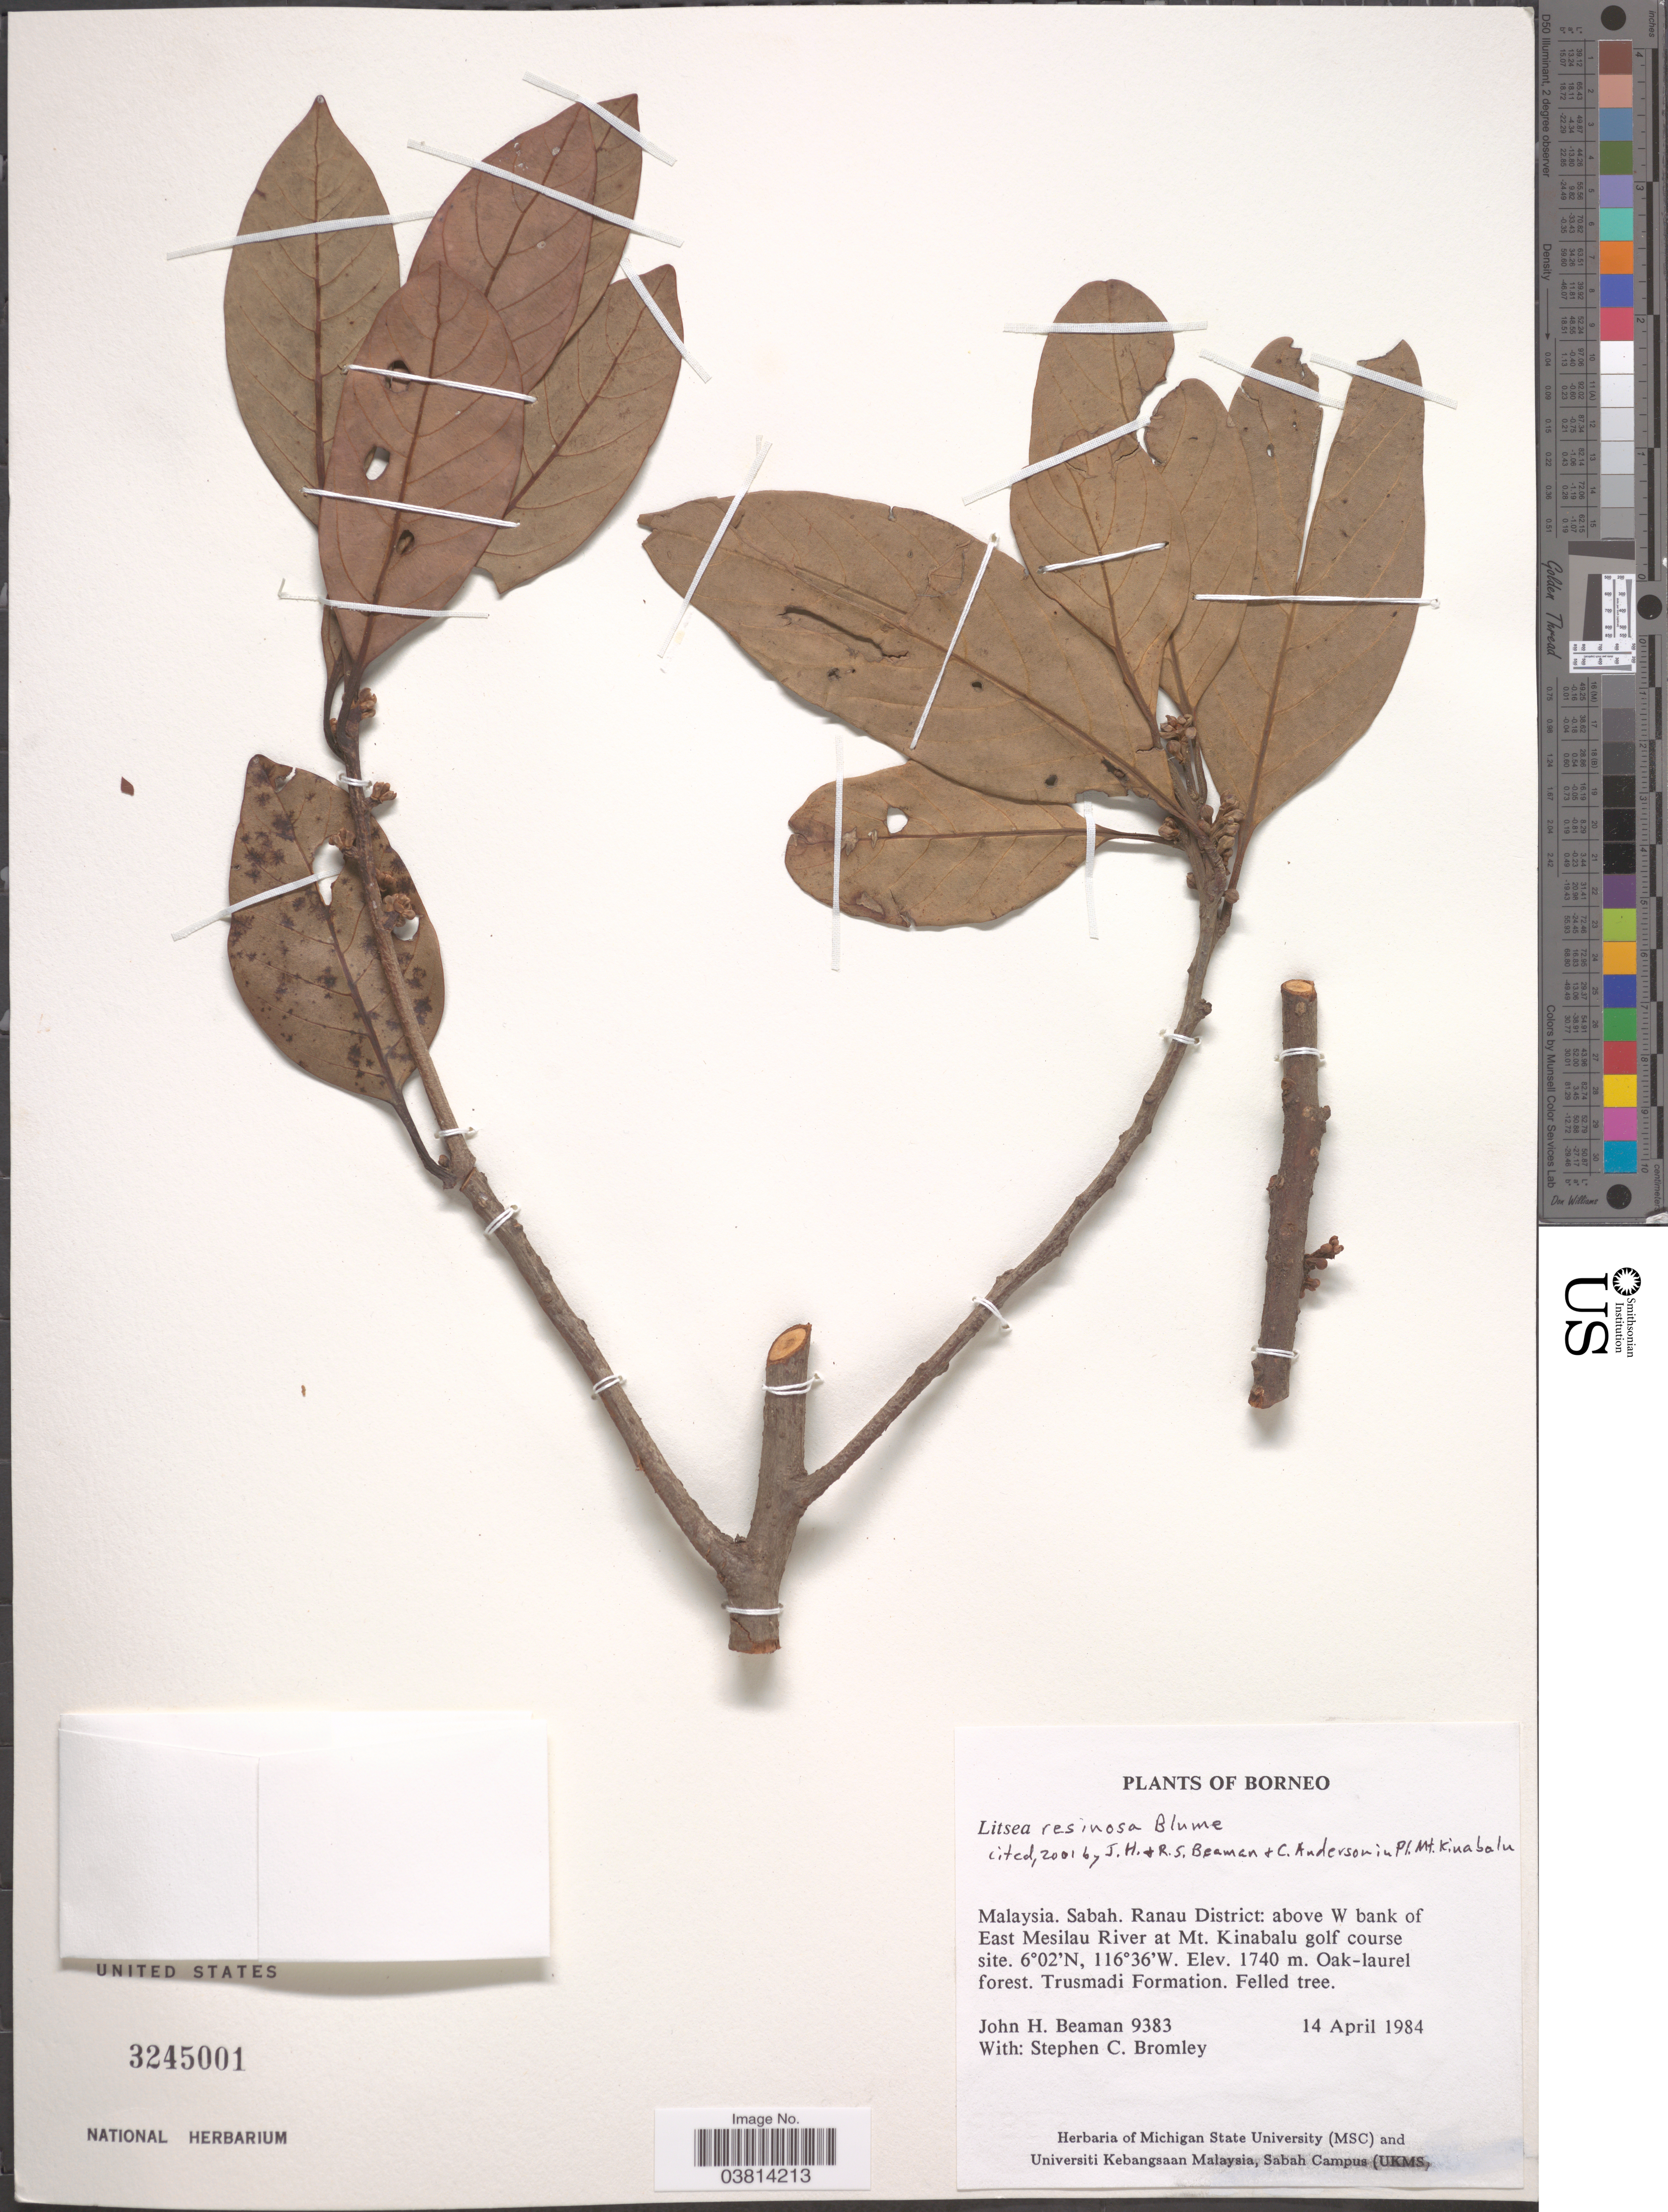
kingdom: Plantae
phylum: Tracheophyta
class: Magnoliopsida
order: Laurales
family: Lauraceae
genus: Litsea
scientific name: Litsea resinosa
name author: Blume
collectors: J. H. Beaman & S. Bromley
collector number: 9383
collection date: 1984-04-14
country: Malaysia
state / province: Sabah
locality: Borneo. Ranau District: above W bank of East Mesilau River at Mt. Kinabalu golf course site.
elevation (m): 1740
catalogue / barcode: US 3245001